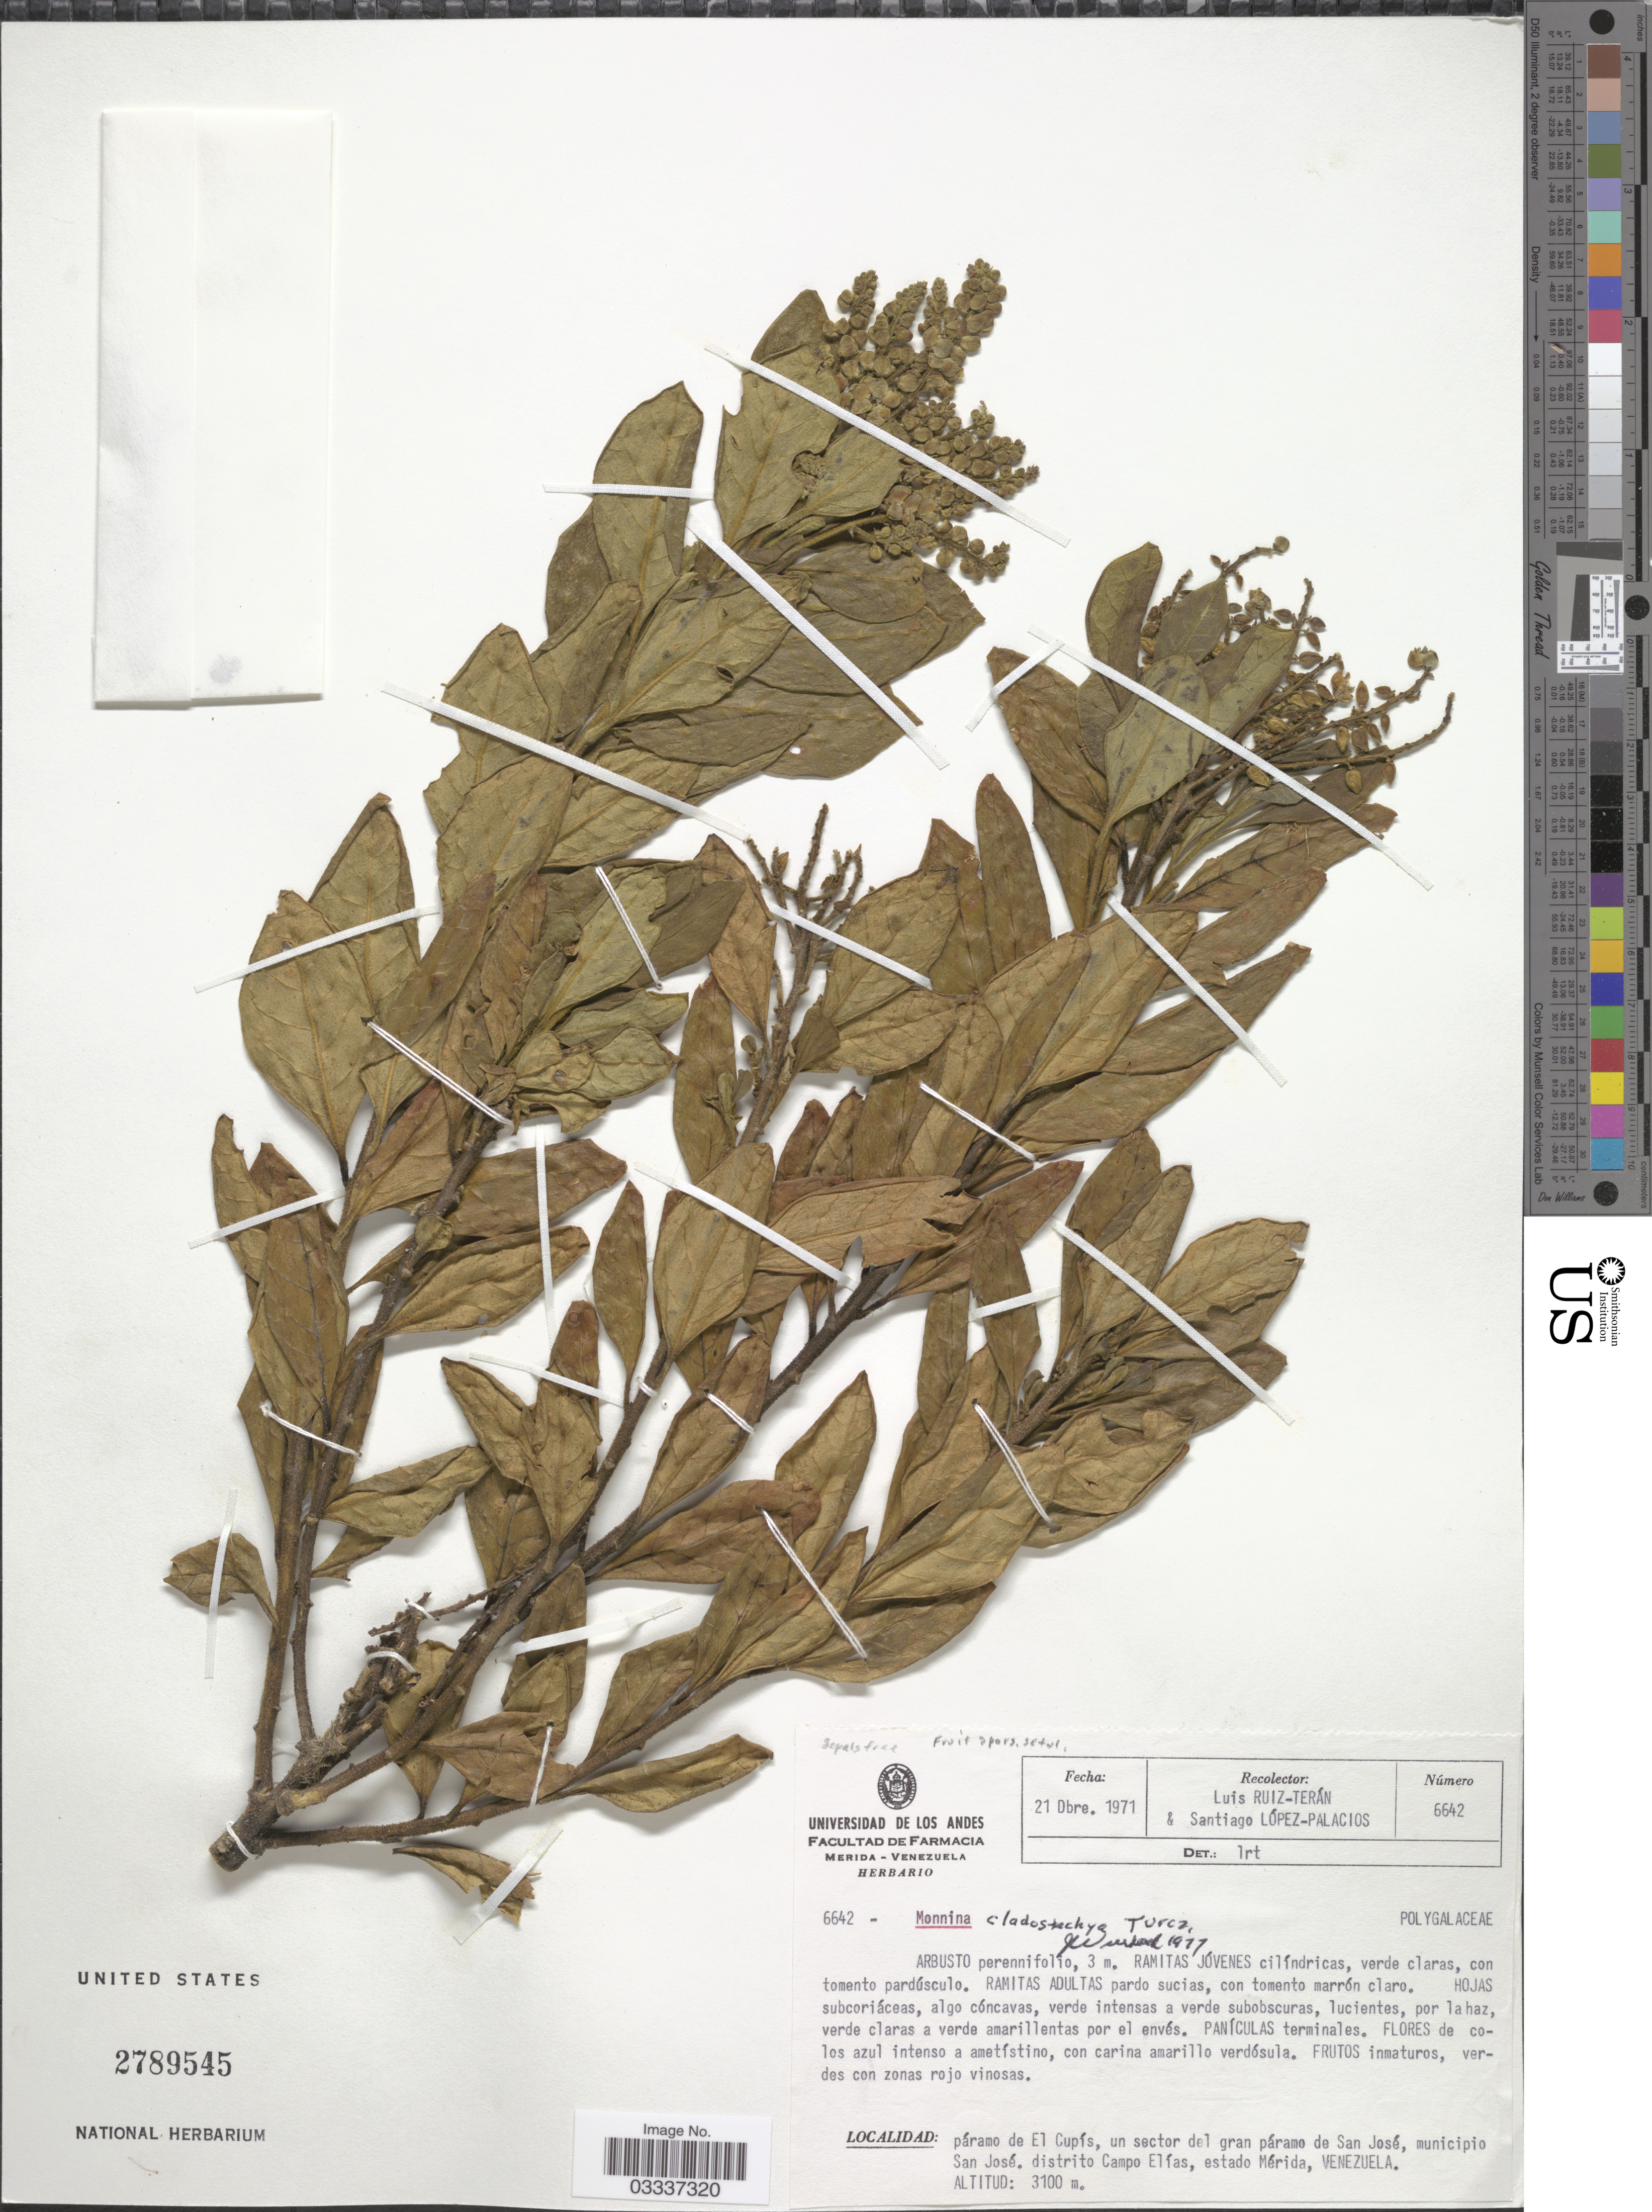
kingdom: Plantae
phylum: Tracheophyta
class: Magnoliopsida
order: Fabales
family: Polygalaceae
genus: Monnina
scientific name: Monnina cladostachya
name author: Turcz.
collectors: L. Teran & S. López-Palacios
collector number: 6642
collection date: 1971-12-21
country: Venezuela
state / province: Mérida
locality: Páramo de El Cupís, un sector del gran páramo de San José, municipio San José. distrito Campo Elías.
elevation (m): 3100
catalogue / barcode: US 2789545